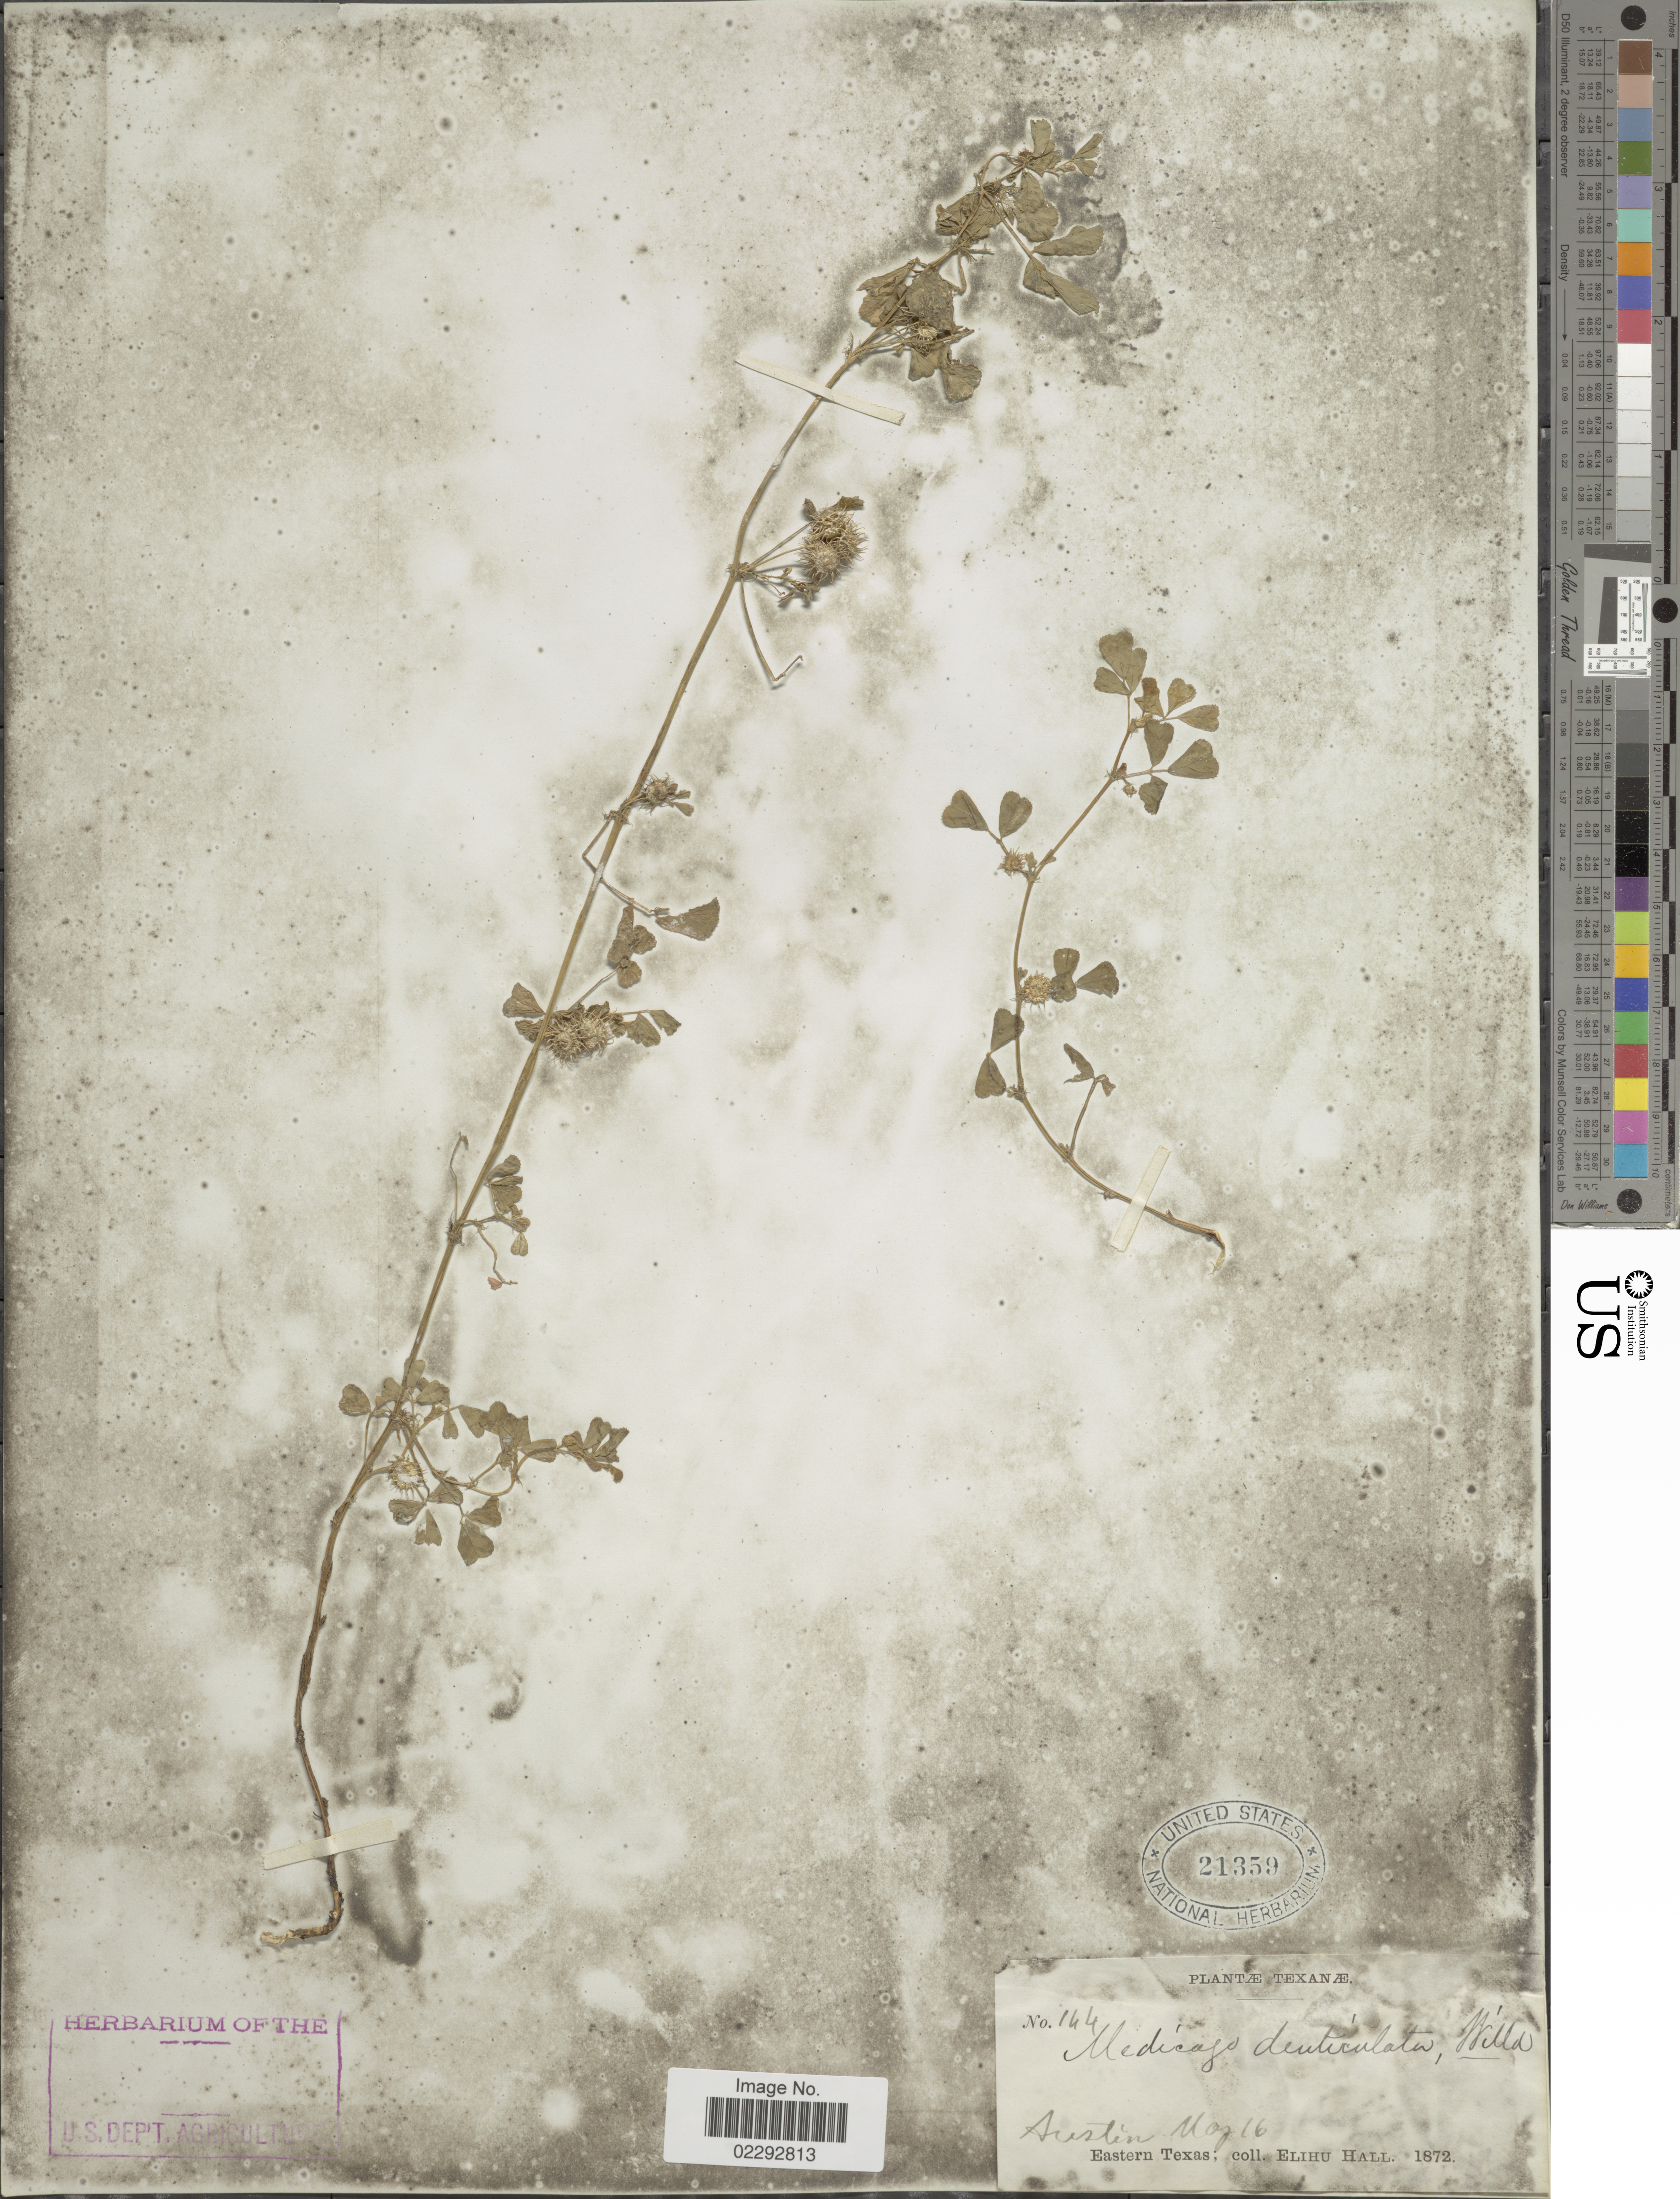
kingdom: Plantae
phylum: Tracheophyta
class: Magnoliopsida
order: Fabales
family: Fabaceae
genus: Medicago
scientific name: Medicago hispida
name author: Gaertn.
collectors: E. Hall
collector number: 144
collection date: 1872-05-16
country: United States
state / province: Texas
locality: Austin, Texanae.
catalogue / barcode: US 21359